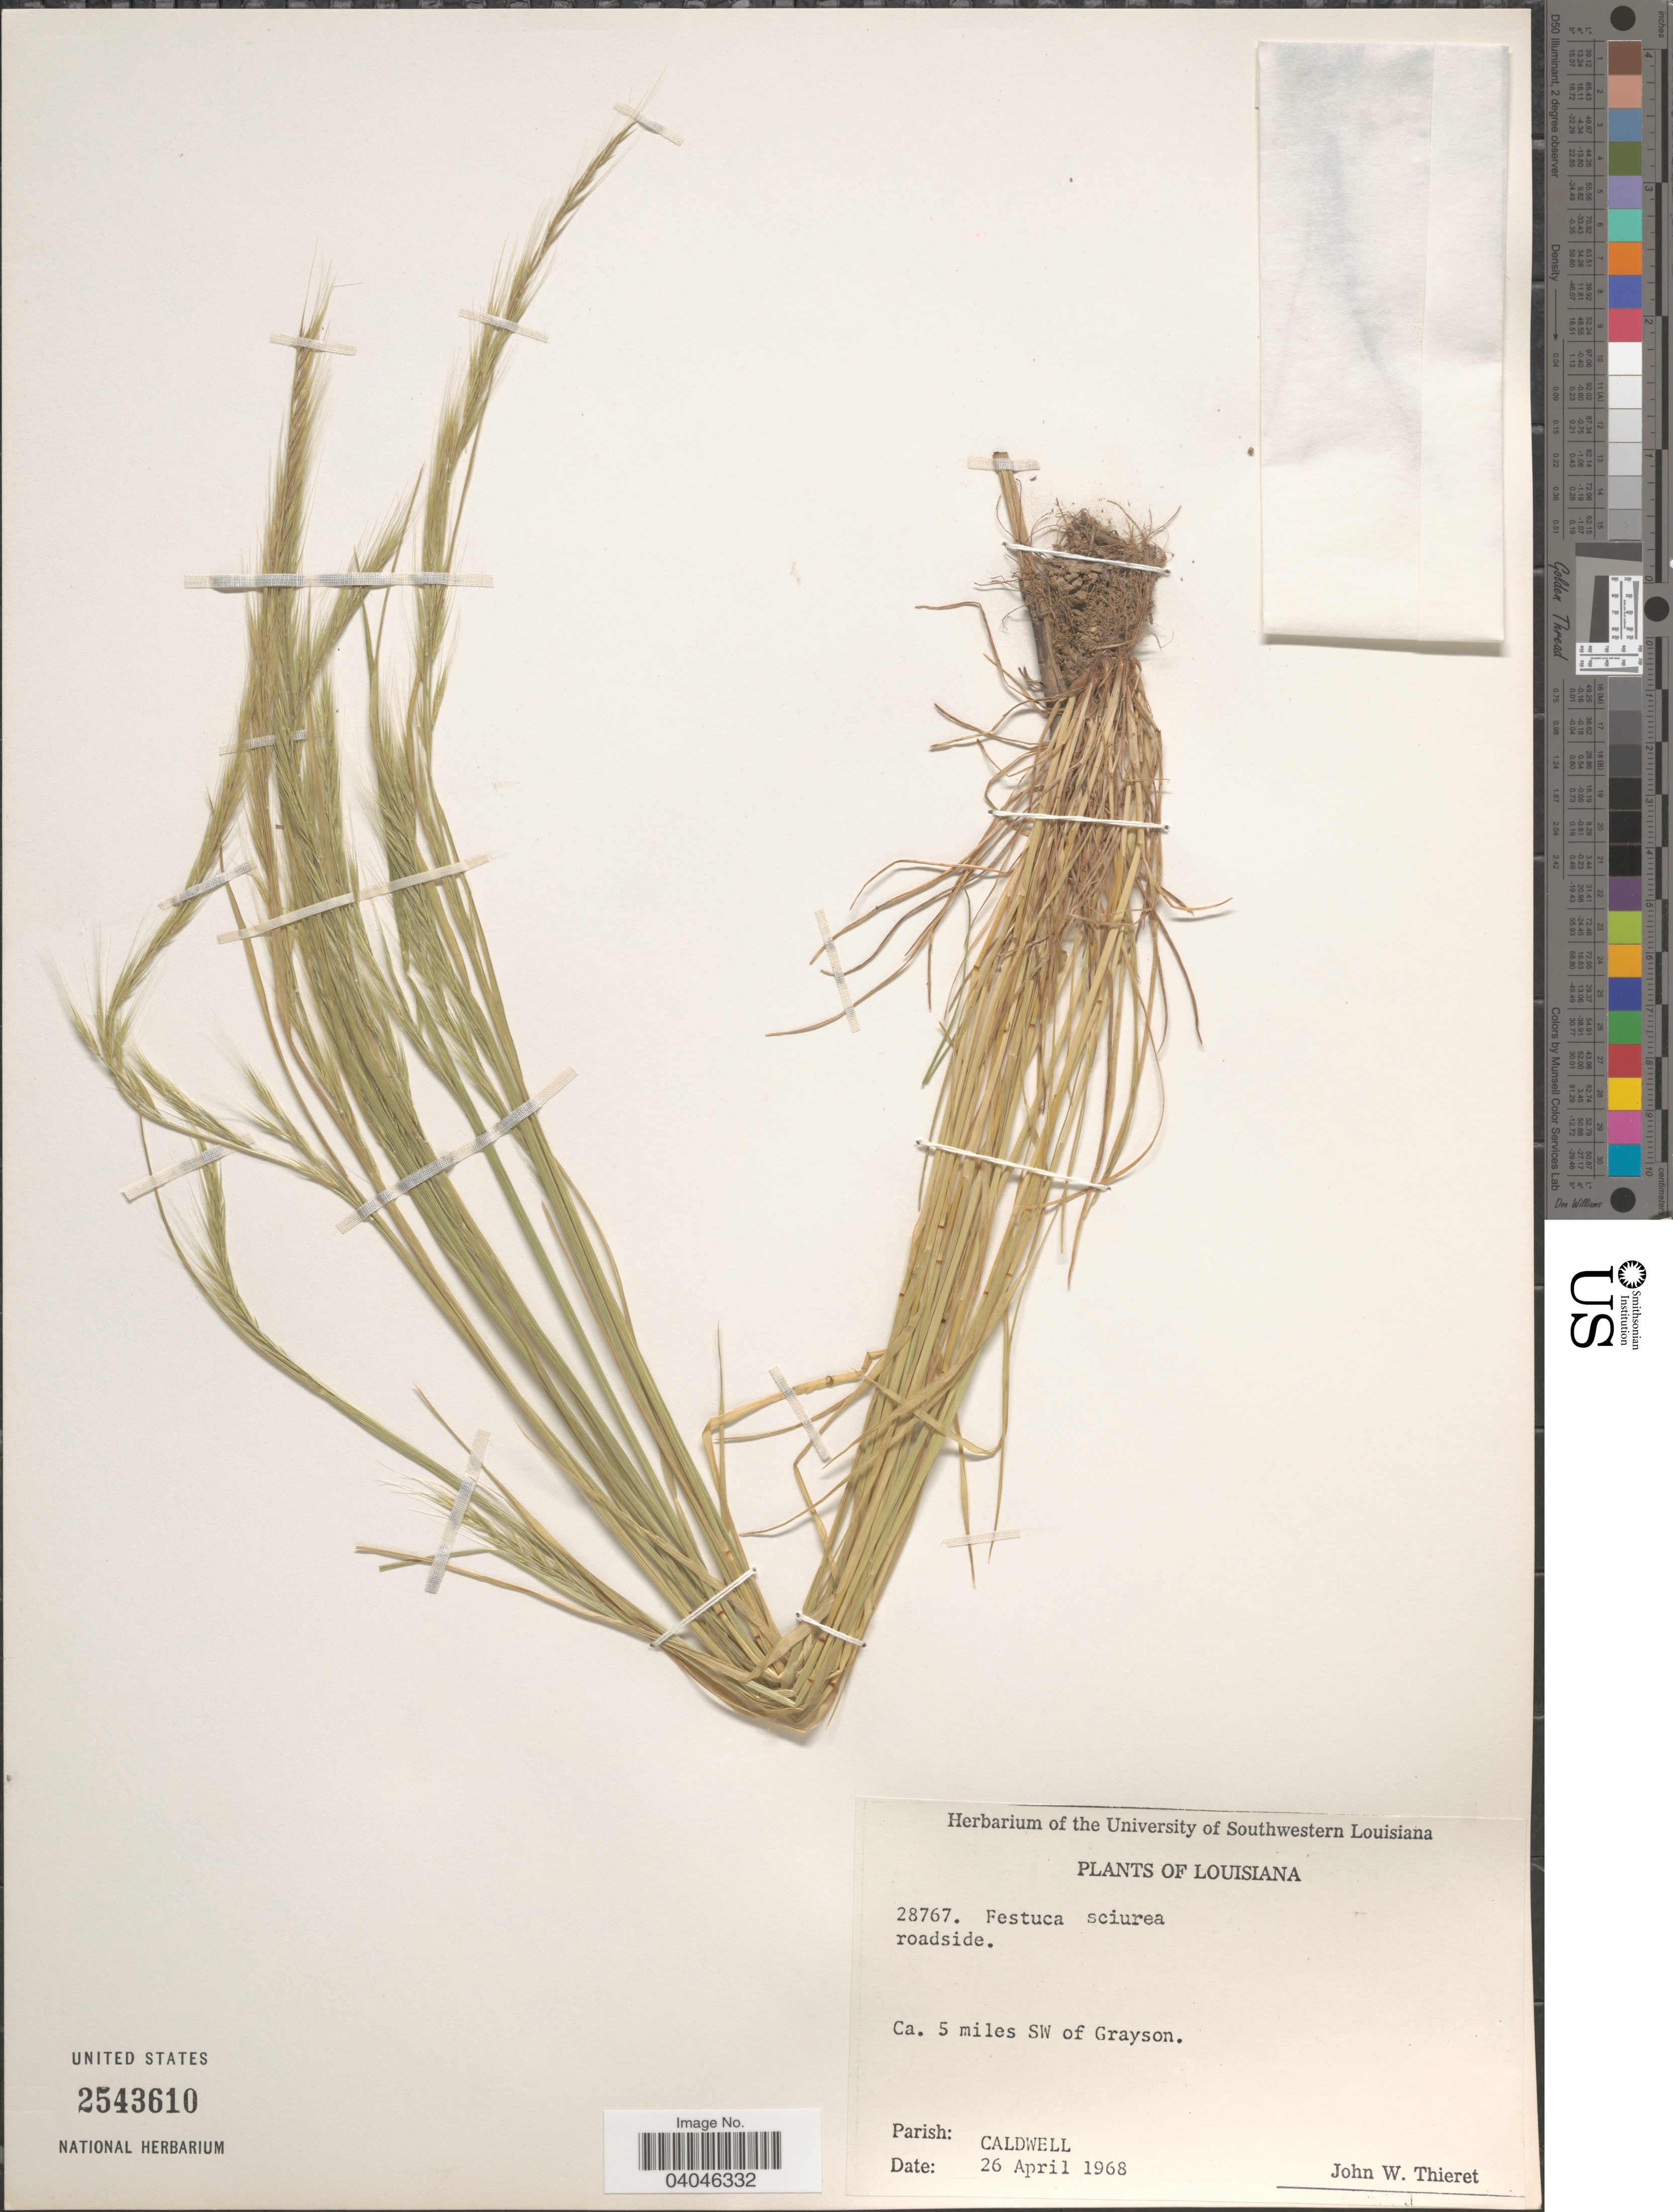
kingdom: Plantae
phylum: Tracheophyta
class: Liliopsida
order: Poales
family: Poaceae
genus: Festuca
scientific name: Festuca sciurea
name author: Nutt.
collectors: J. W. Thieret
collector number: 28767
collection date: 1968-04-26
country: United States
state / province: Louisiana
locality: Ca. 5 miles SW of Grayson. Parish: Caldwell.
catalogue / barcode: US 2543610